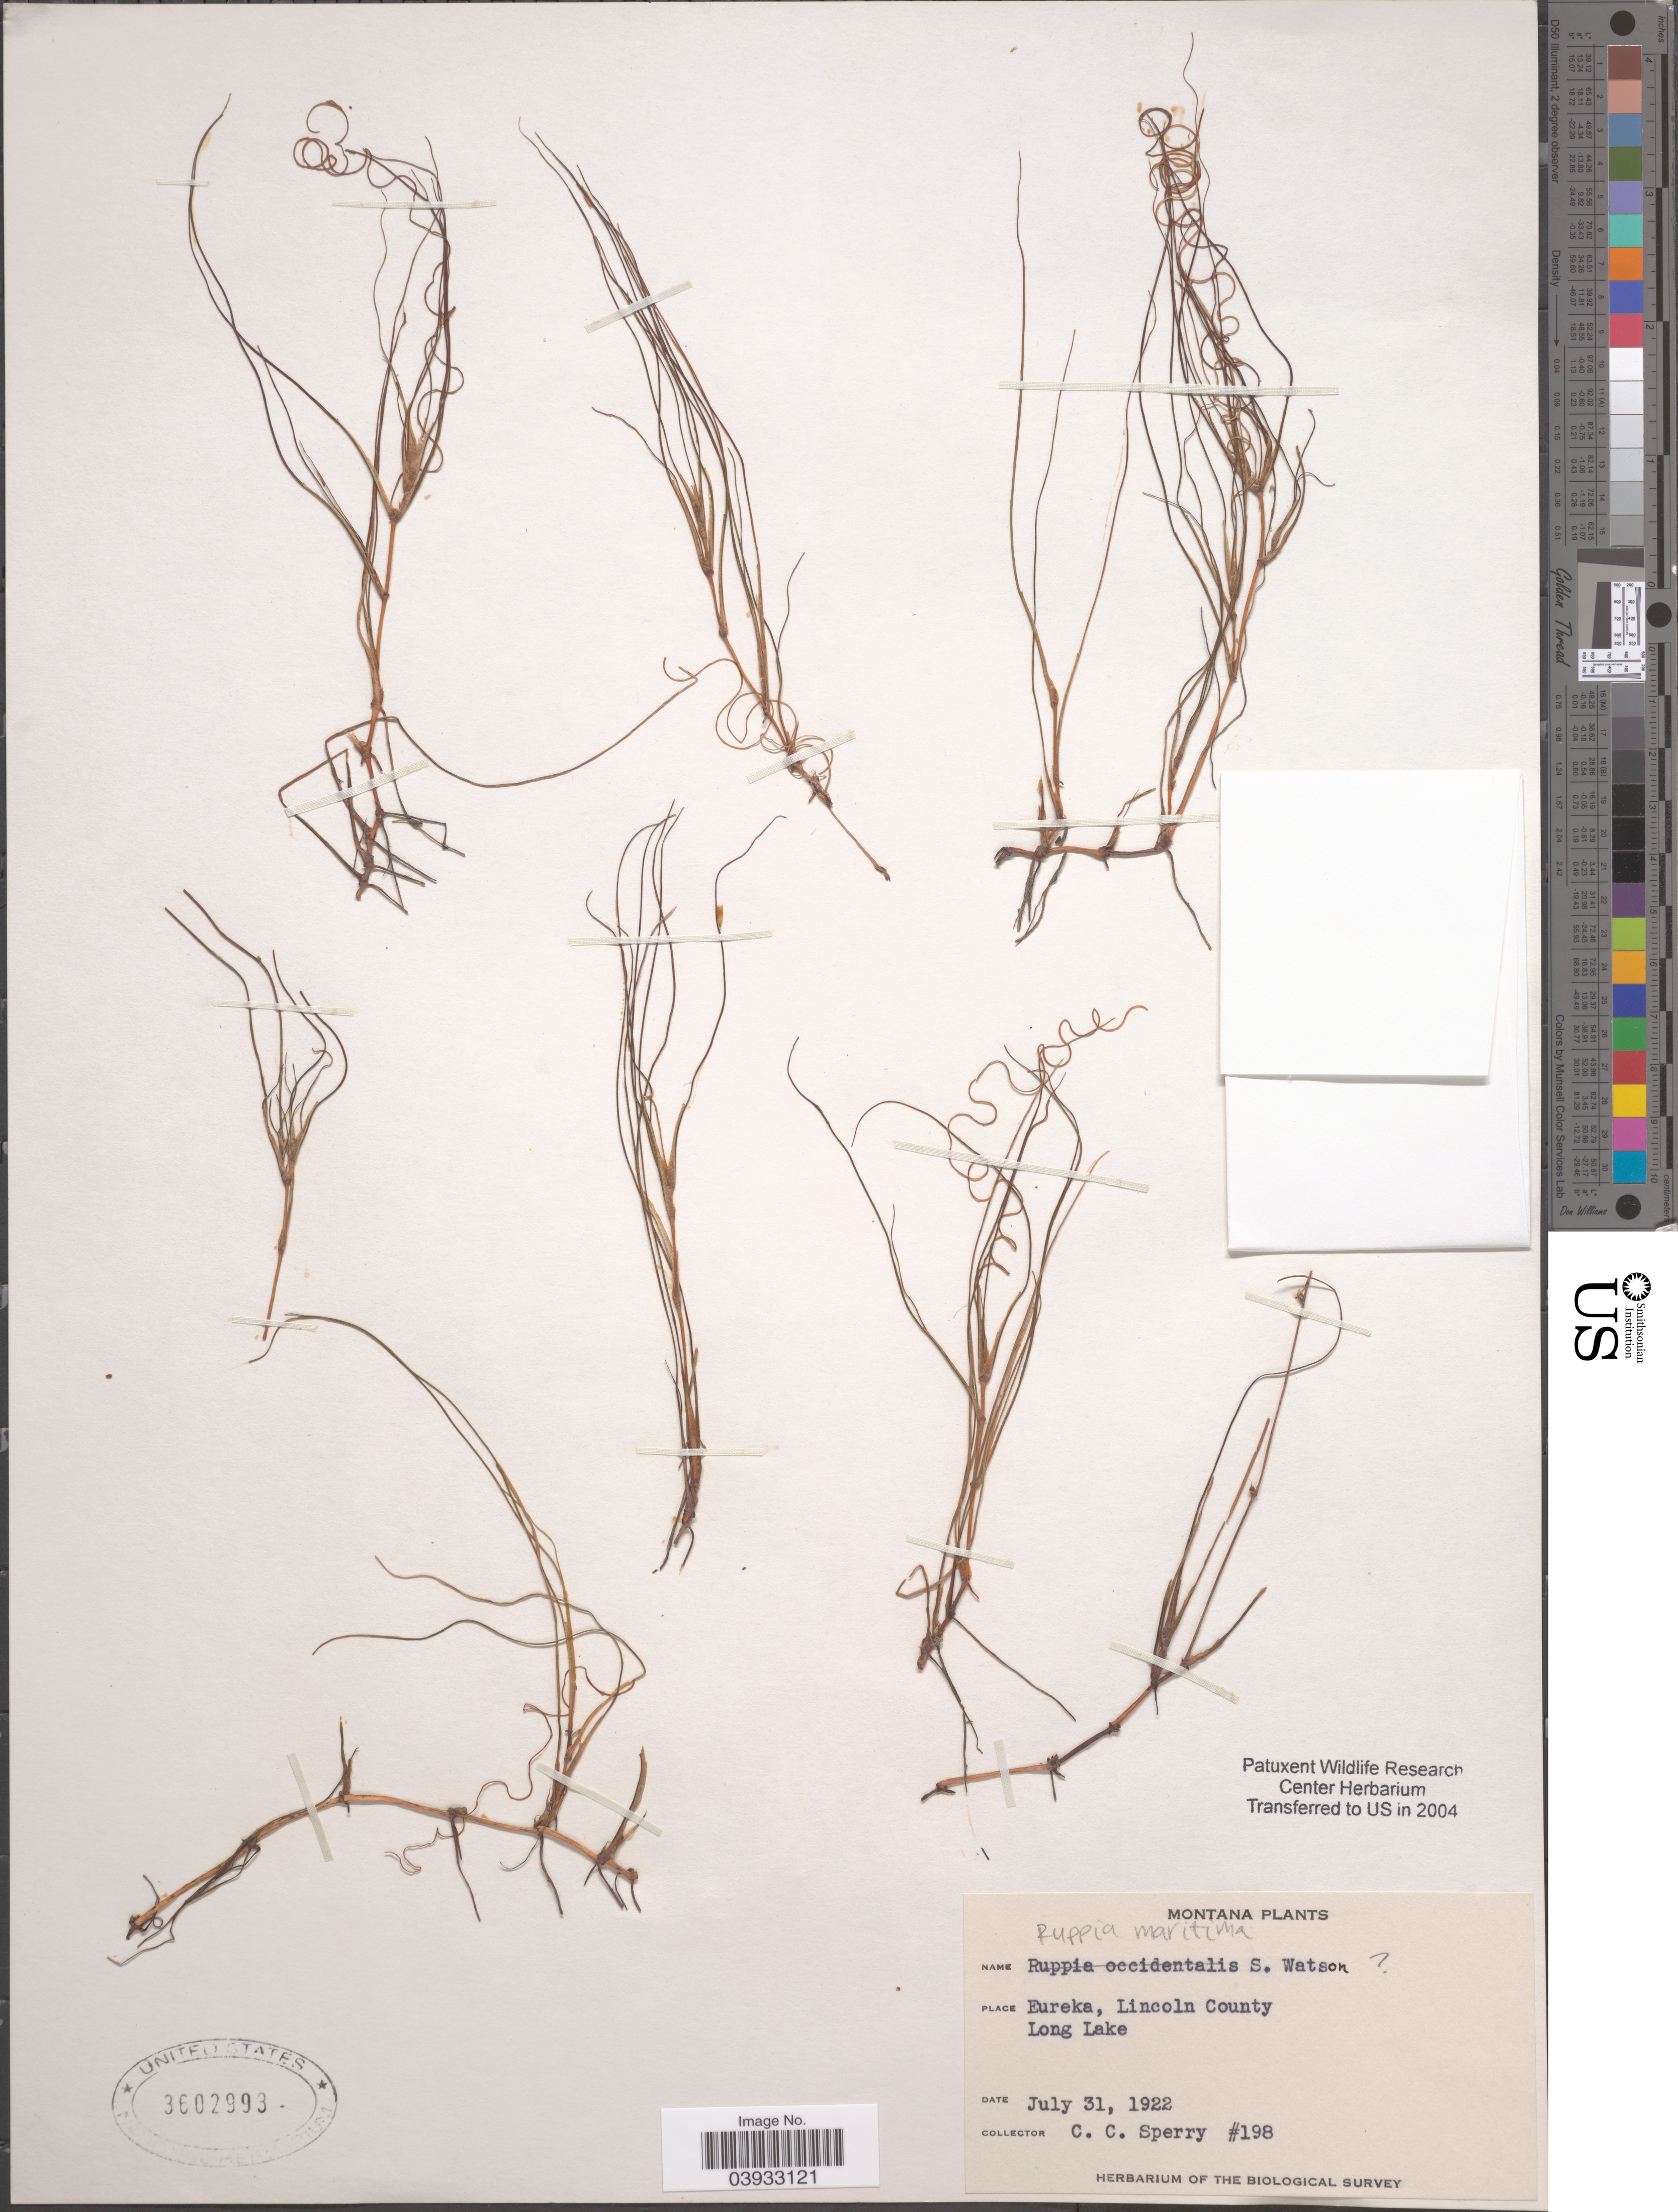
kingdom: Plantae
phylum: Tracheophyta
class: Liliopsida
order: Alismatales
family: Ruppiaceae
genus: Ruppia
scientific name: Ruppia maritima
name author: L.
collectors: C. C. Sperry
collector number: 198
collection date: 1922-07-31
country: United States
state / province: Montana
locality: Eureka, Lincoln County. Long Lake.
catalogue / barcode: US 3602993